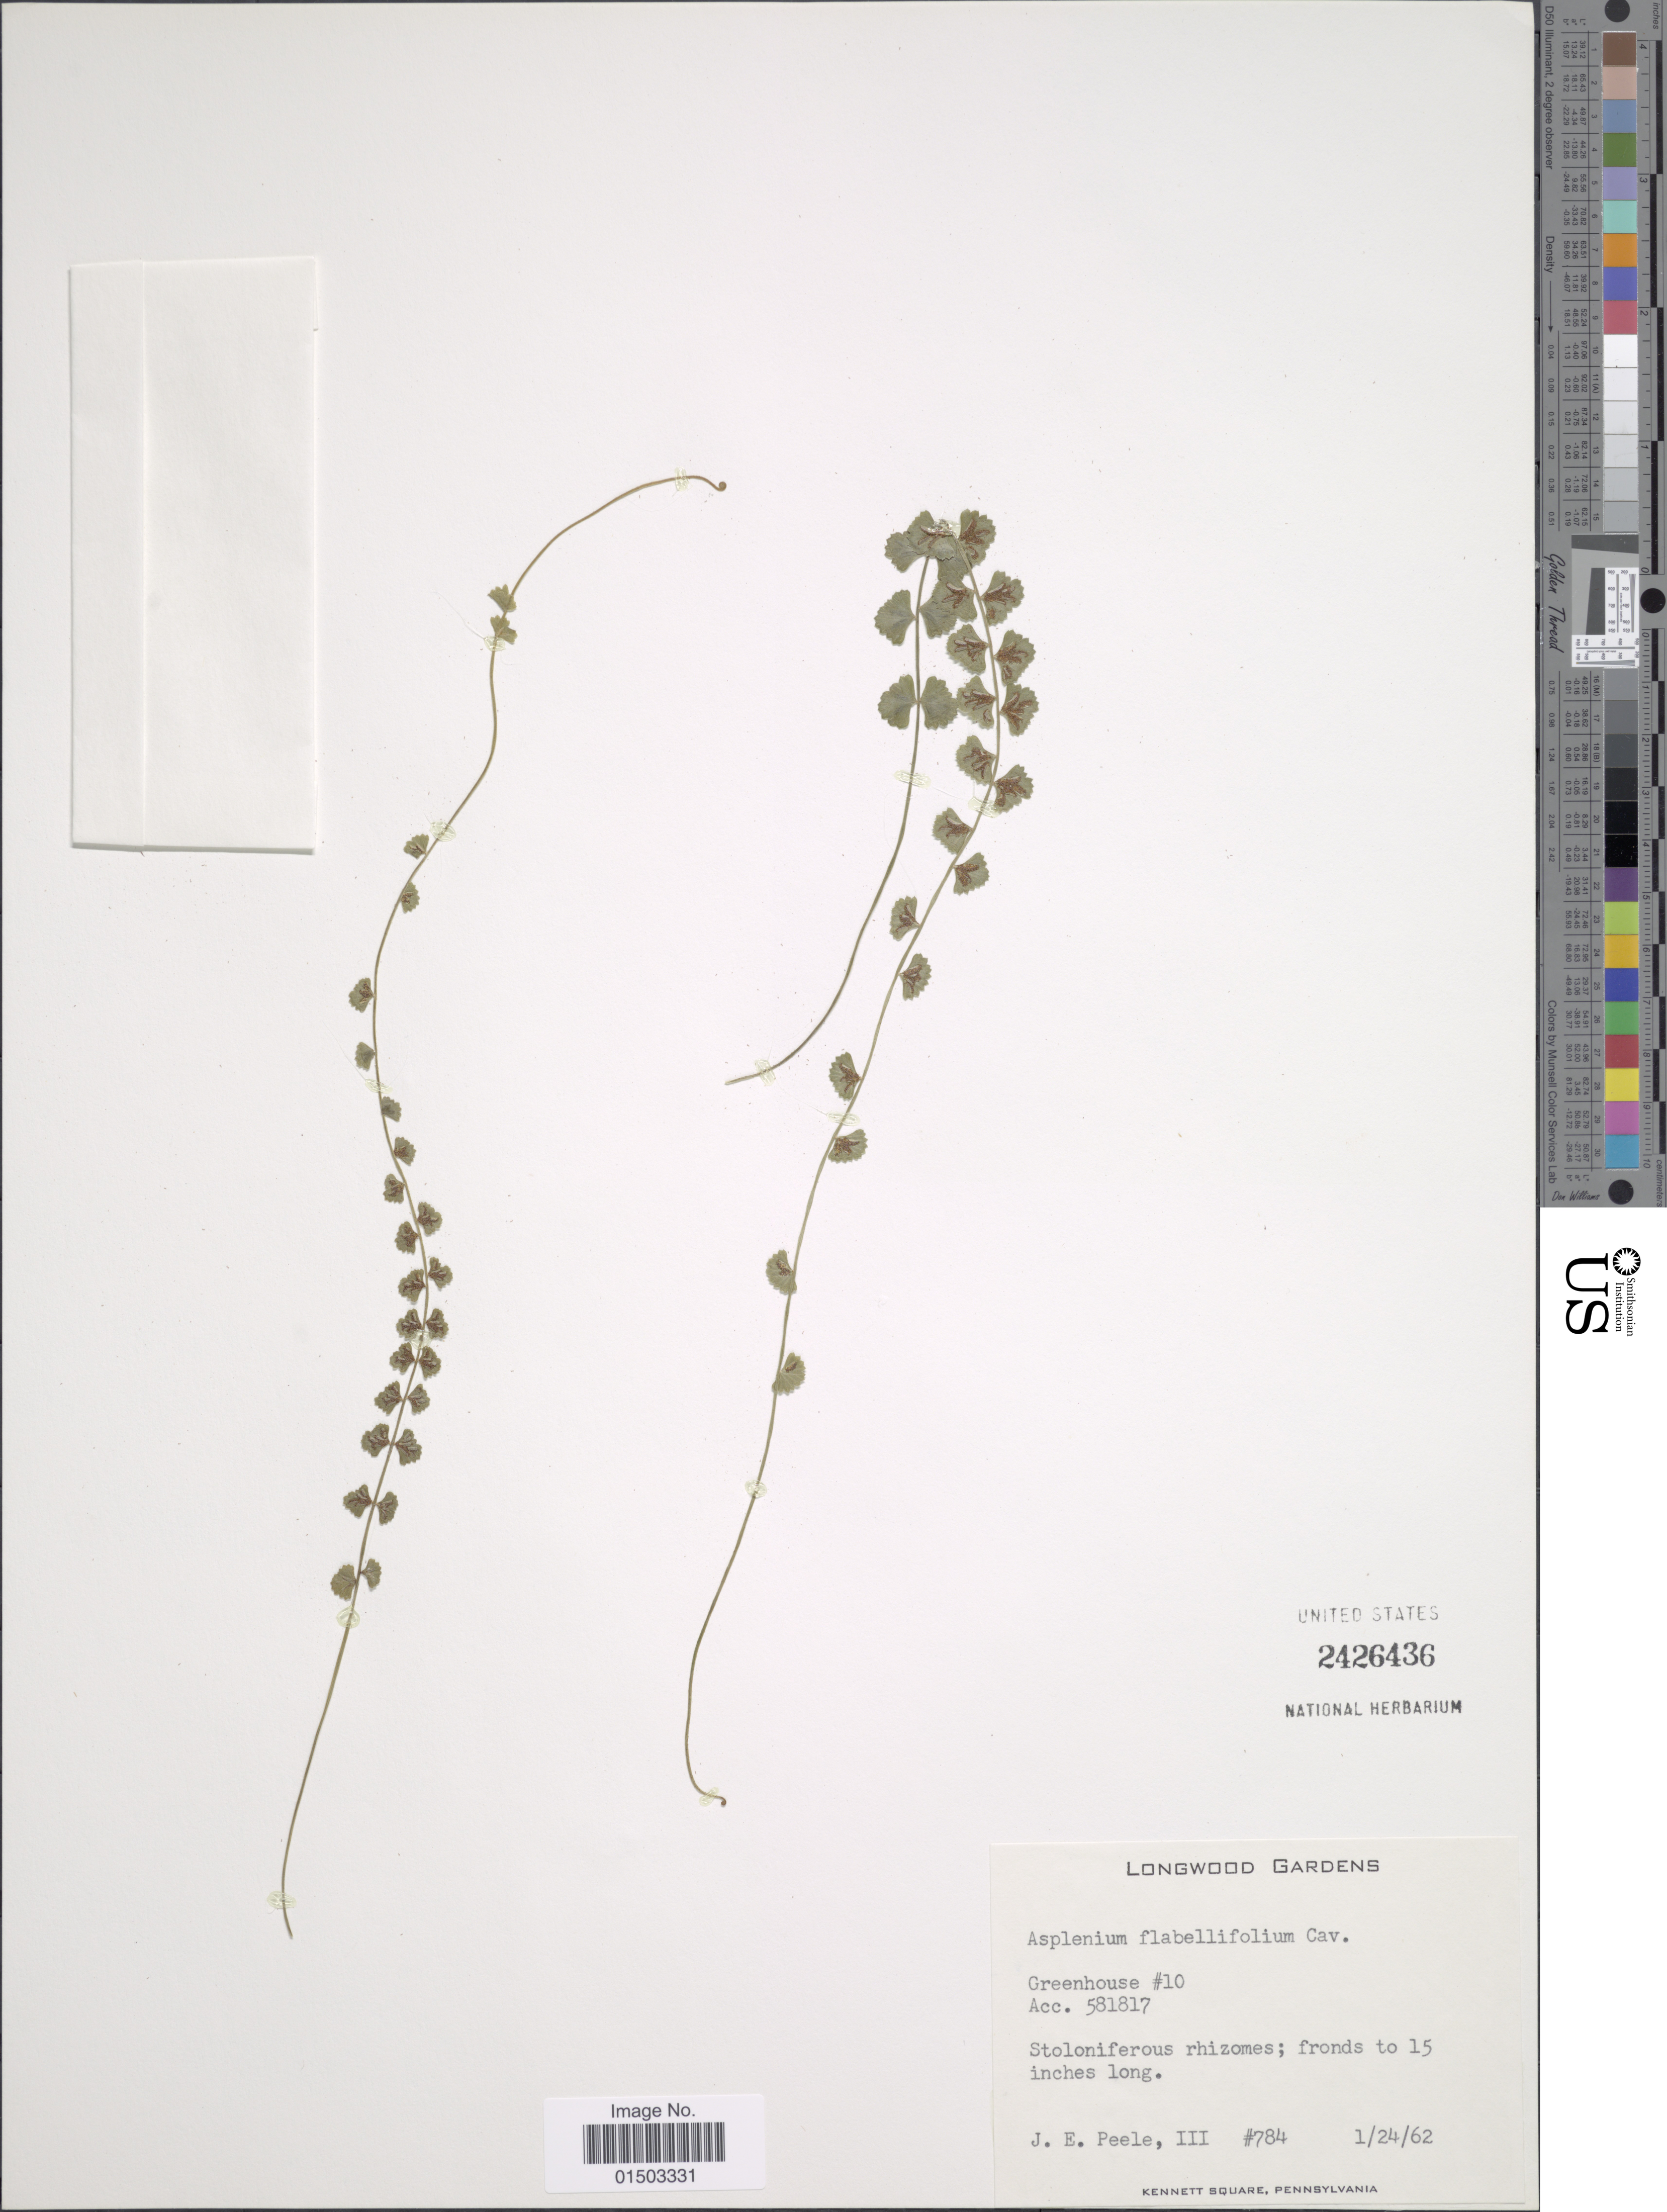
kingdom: Plantae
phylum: Tracheophyta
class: Polypodiopsida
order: Polypodiales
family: Aspleniaceae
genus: Asplenium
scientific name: Asplenium flabellifolium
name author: Cav.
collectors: J. Peele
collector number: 784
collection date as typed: Transcribed d/m/y: 24/1/62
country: United States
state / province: Pennsylvania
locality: Greenhouse #10 Acc. 581817. Longwood Gardens.Kennet Square, Pennsylvania.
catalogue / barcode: US 2426436